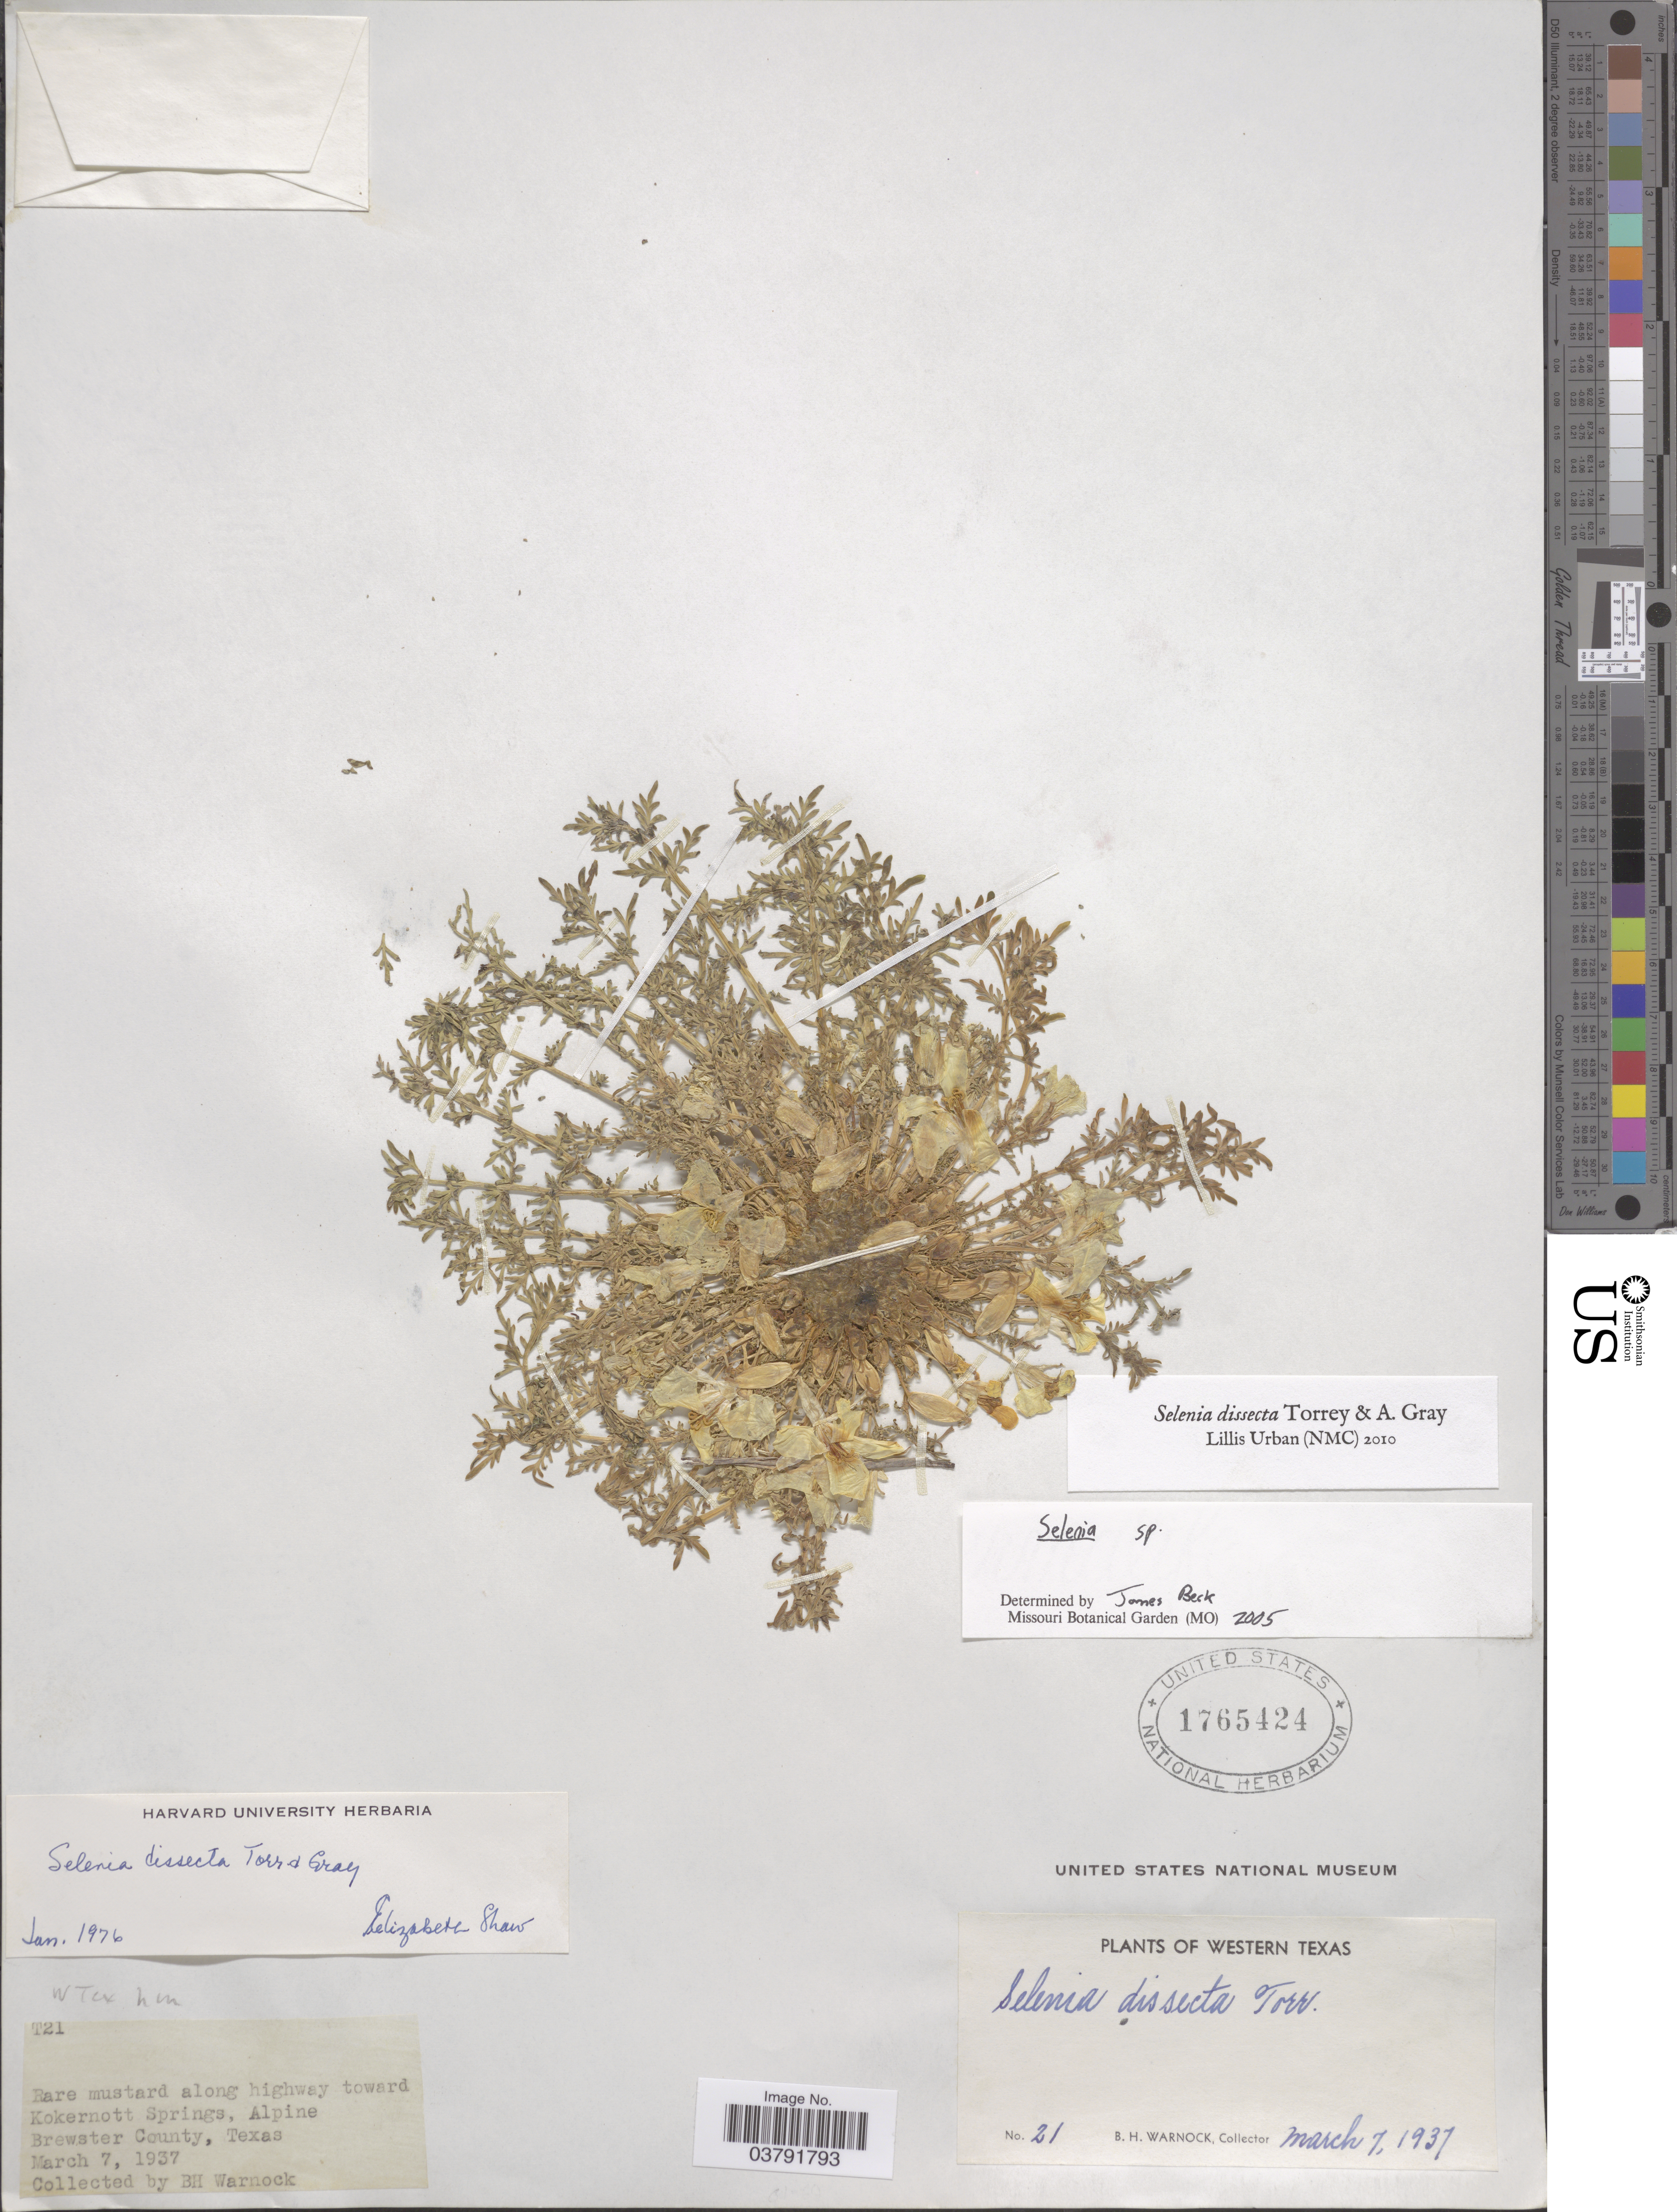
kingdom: Plantae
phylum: Tracheophyta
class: Magnoliopsida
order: Brassicales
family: Brassicaceae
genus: Selenia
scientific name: Selenia dissecta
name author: Torr. & A. Gray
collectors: B. H. Warnock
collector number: T21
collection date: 1937-03-07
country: United States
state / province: Texas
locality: Western Texas. Along highway toward Kokernott Springs, Alpine. Brewster County.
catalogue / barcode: US 1765424